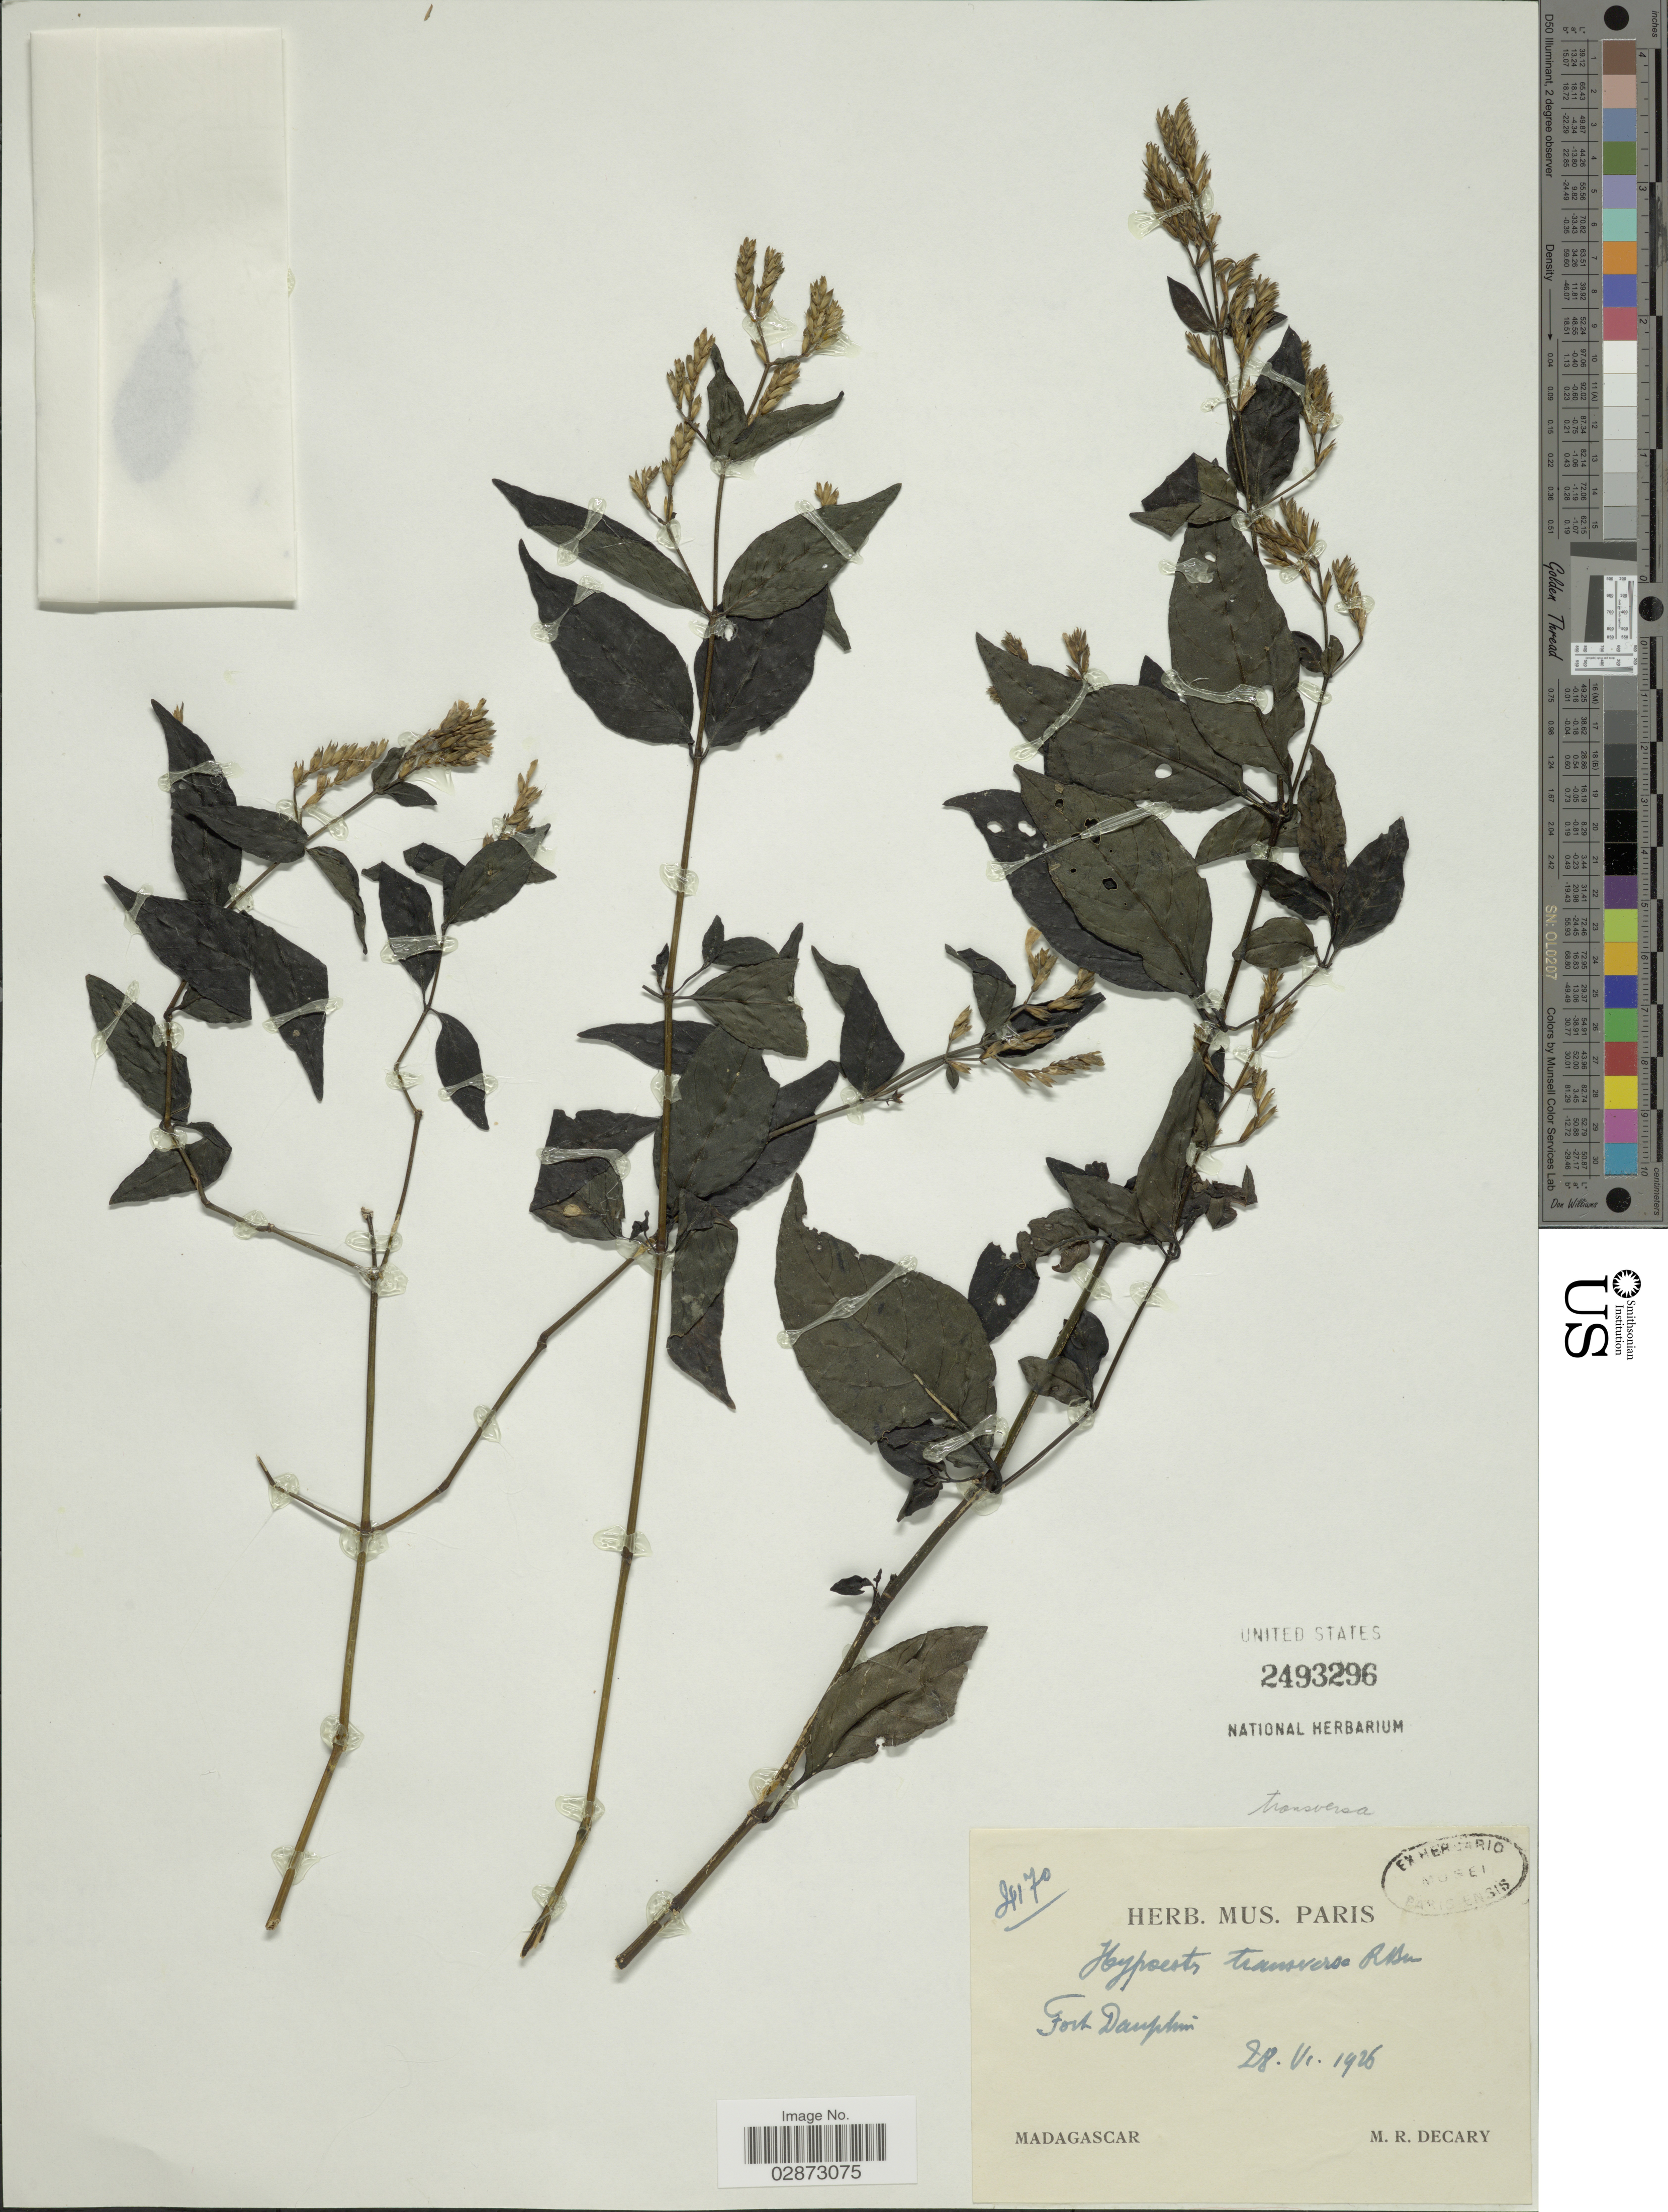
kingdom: Plantae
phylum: Tracheophyta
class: Magnoliopsida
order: Lamiales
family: Acanthaceae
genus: Hypoestes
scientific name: Hypoestes transversa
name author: Benoist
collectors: R. Decary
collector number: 4170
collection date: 1926-06-28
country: Madagascar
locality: Fort Dauphin.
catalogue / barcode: US 2493296